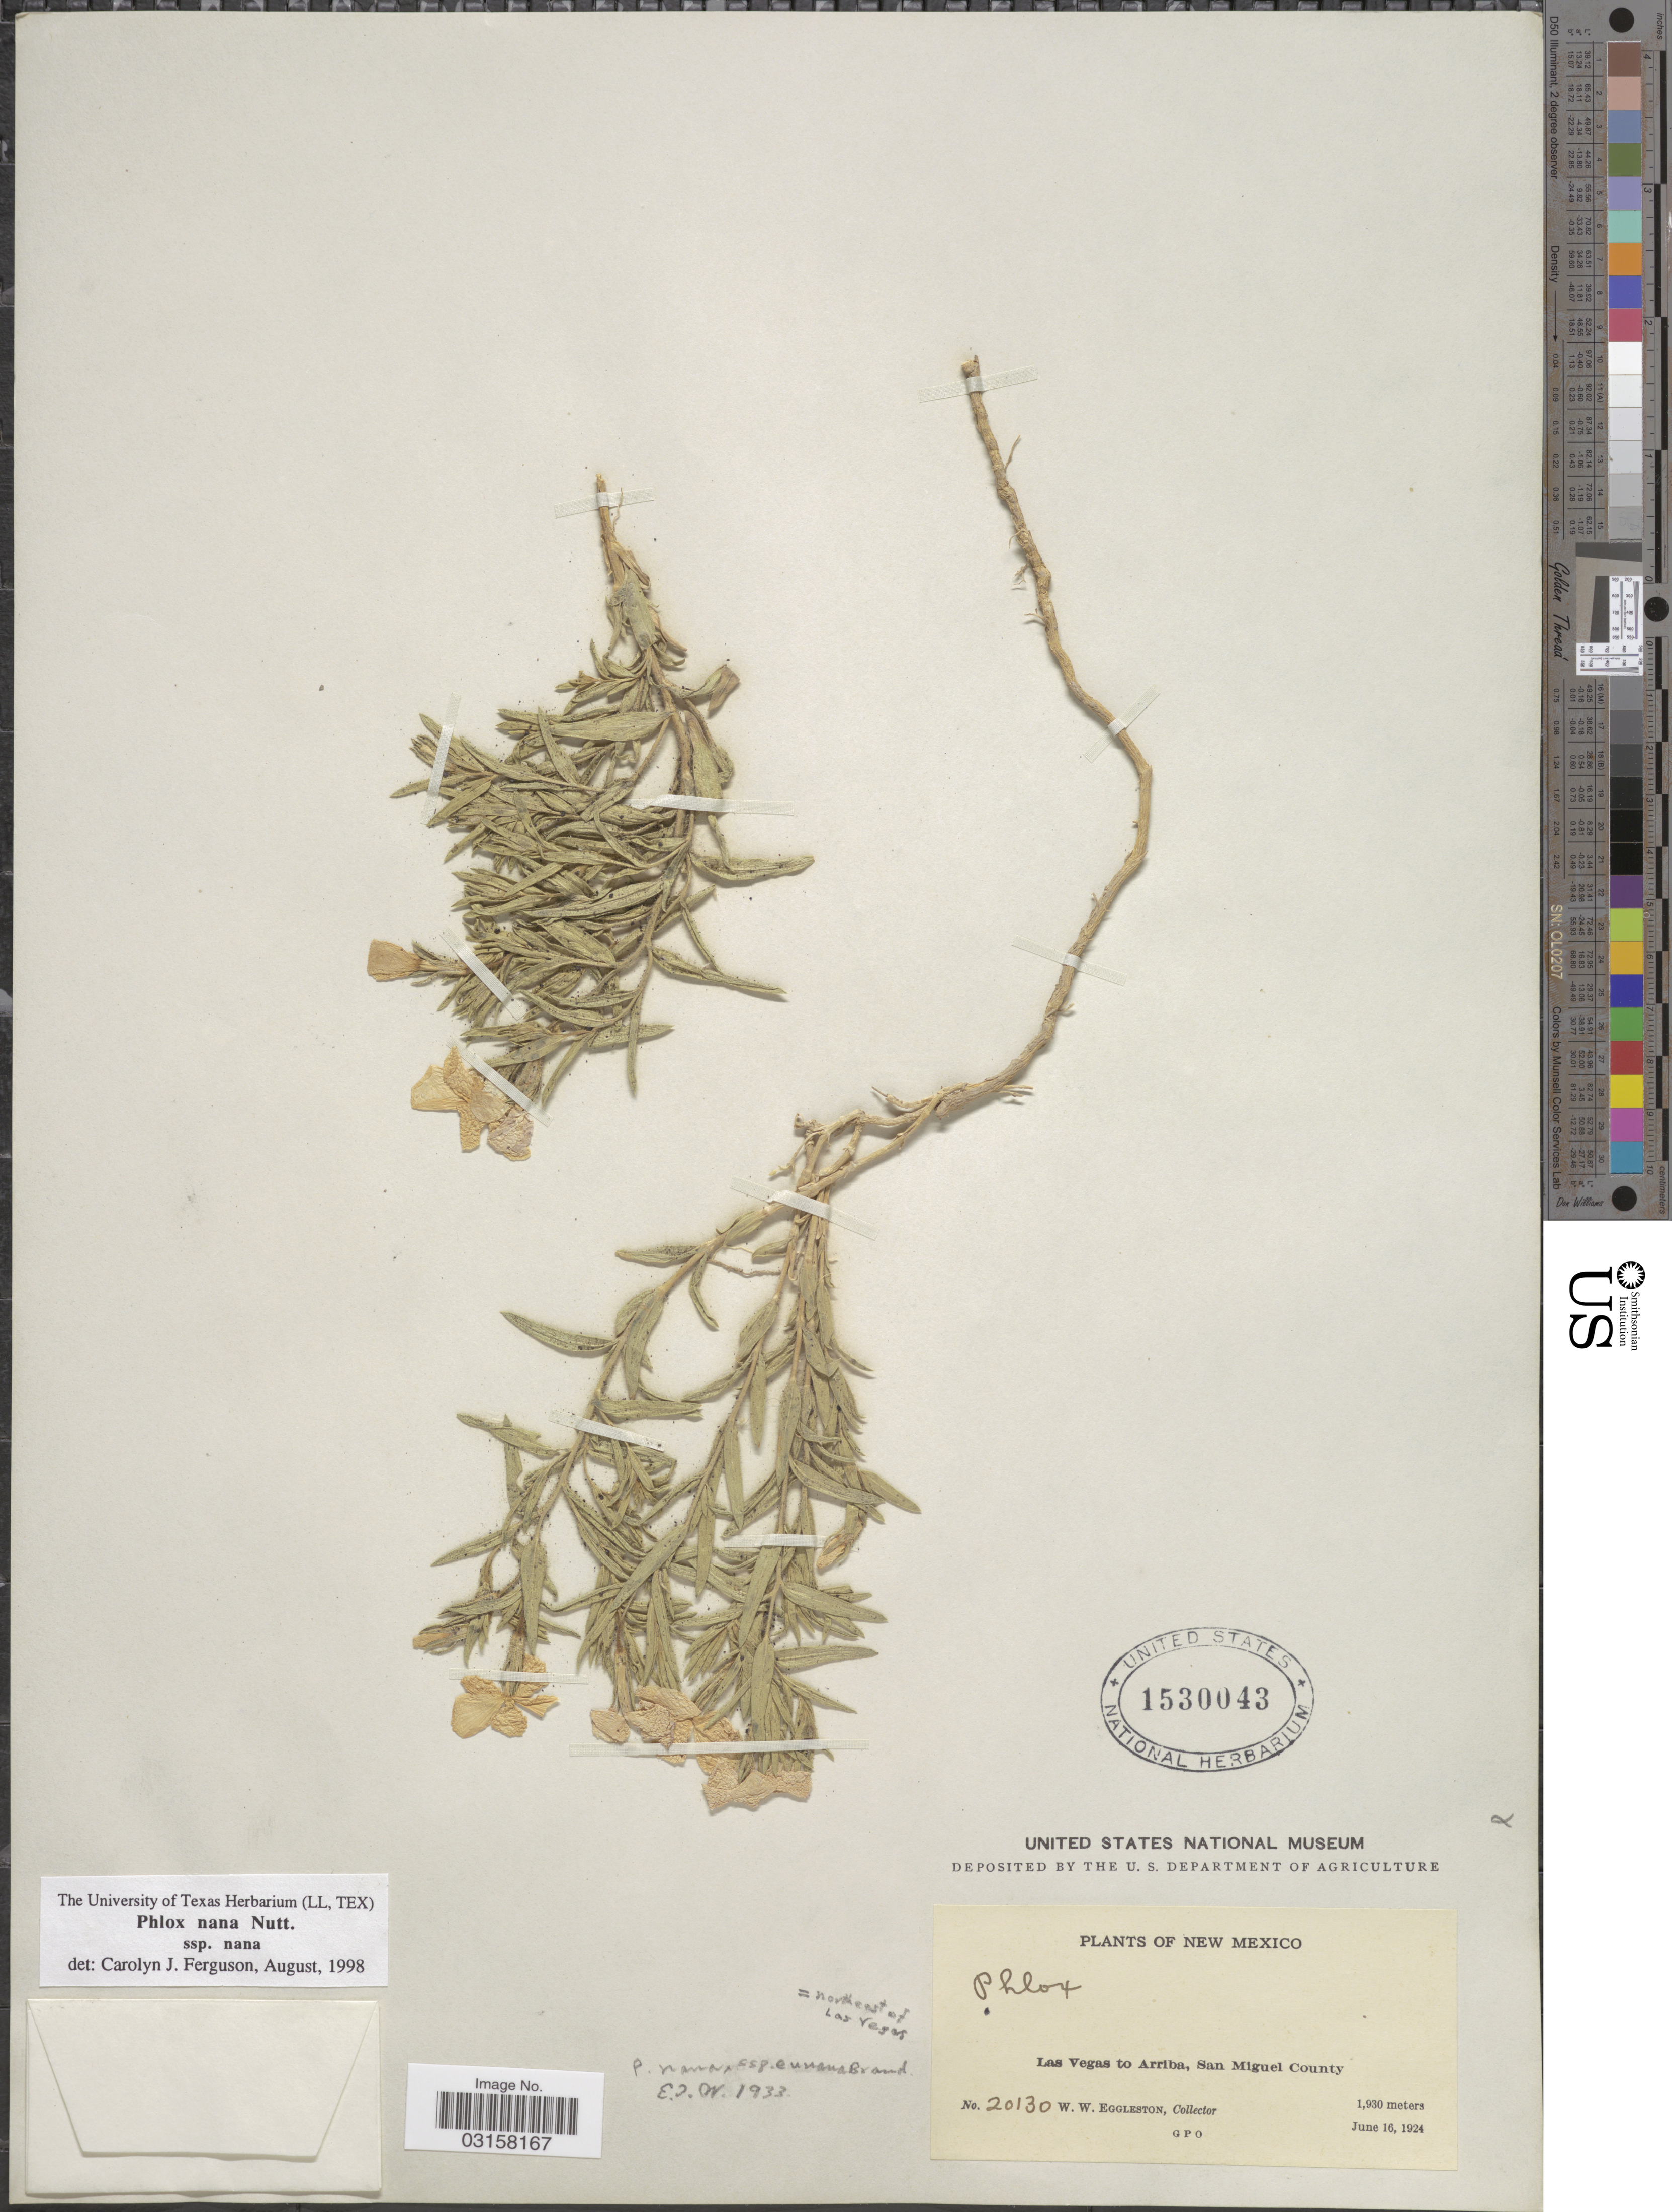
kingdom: Plantae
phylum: Tracheophyta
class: Magnoliopsida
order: Ericales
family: Polemoniaceae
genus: Phlox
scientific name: Phlox nana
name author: Nutt.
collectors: W. W. Eggleston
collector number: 20130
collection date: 1924-06-16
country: United States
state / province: New Mexico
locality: Las Vegas to Arriba, San Miguel County.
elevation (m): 1930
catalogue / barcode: US 1530043